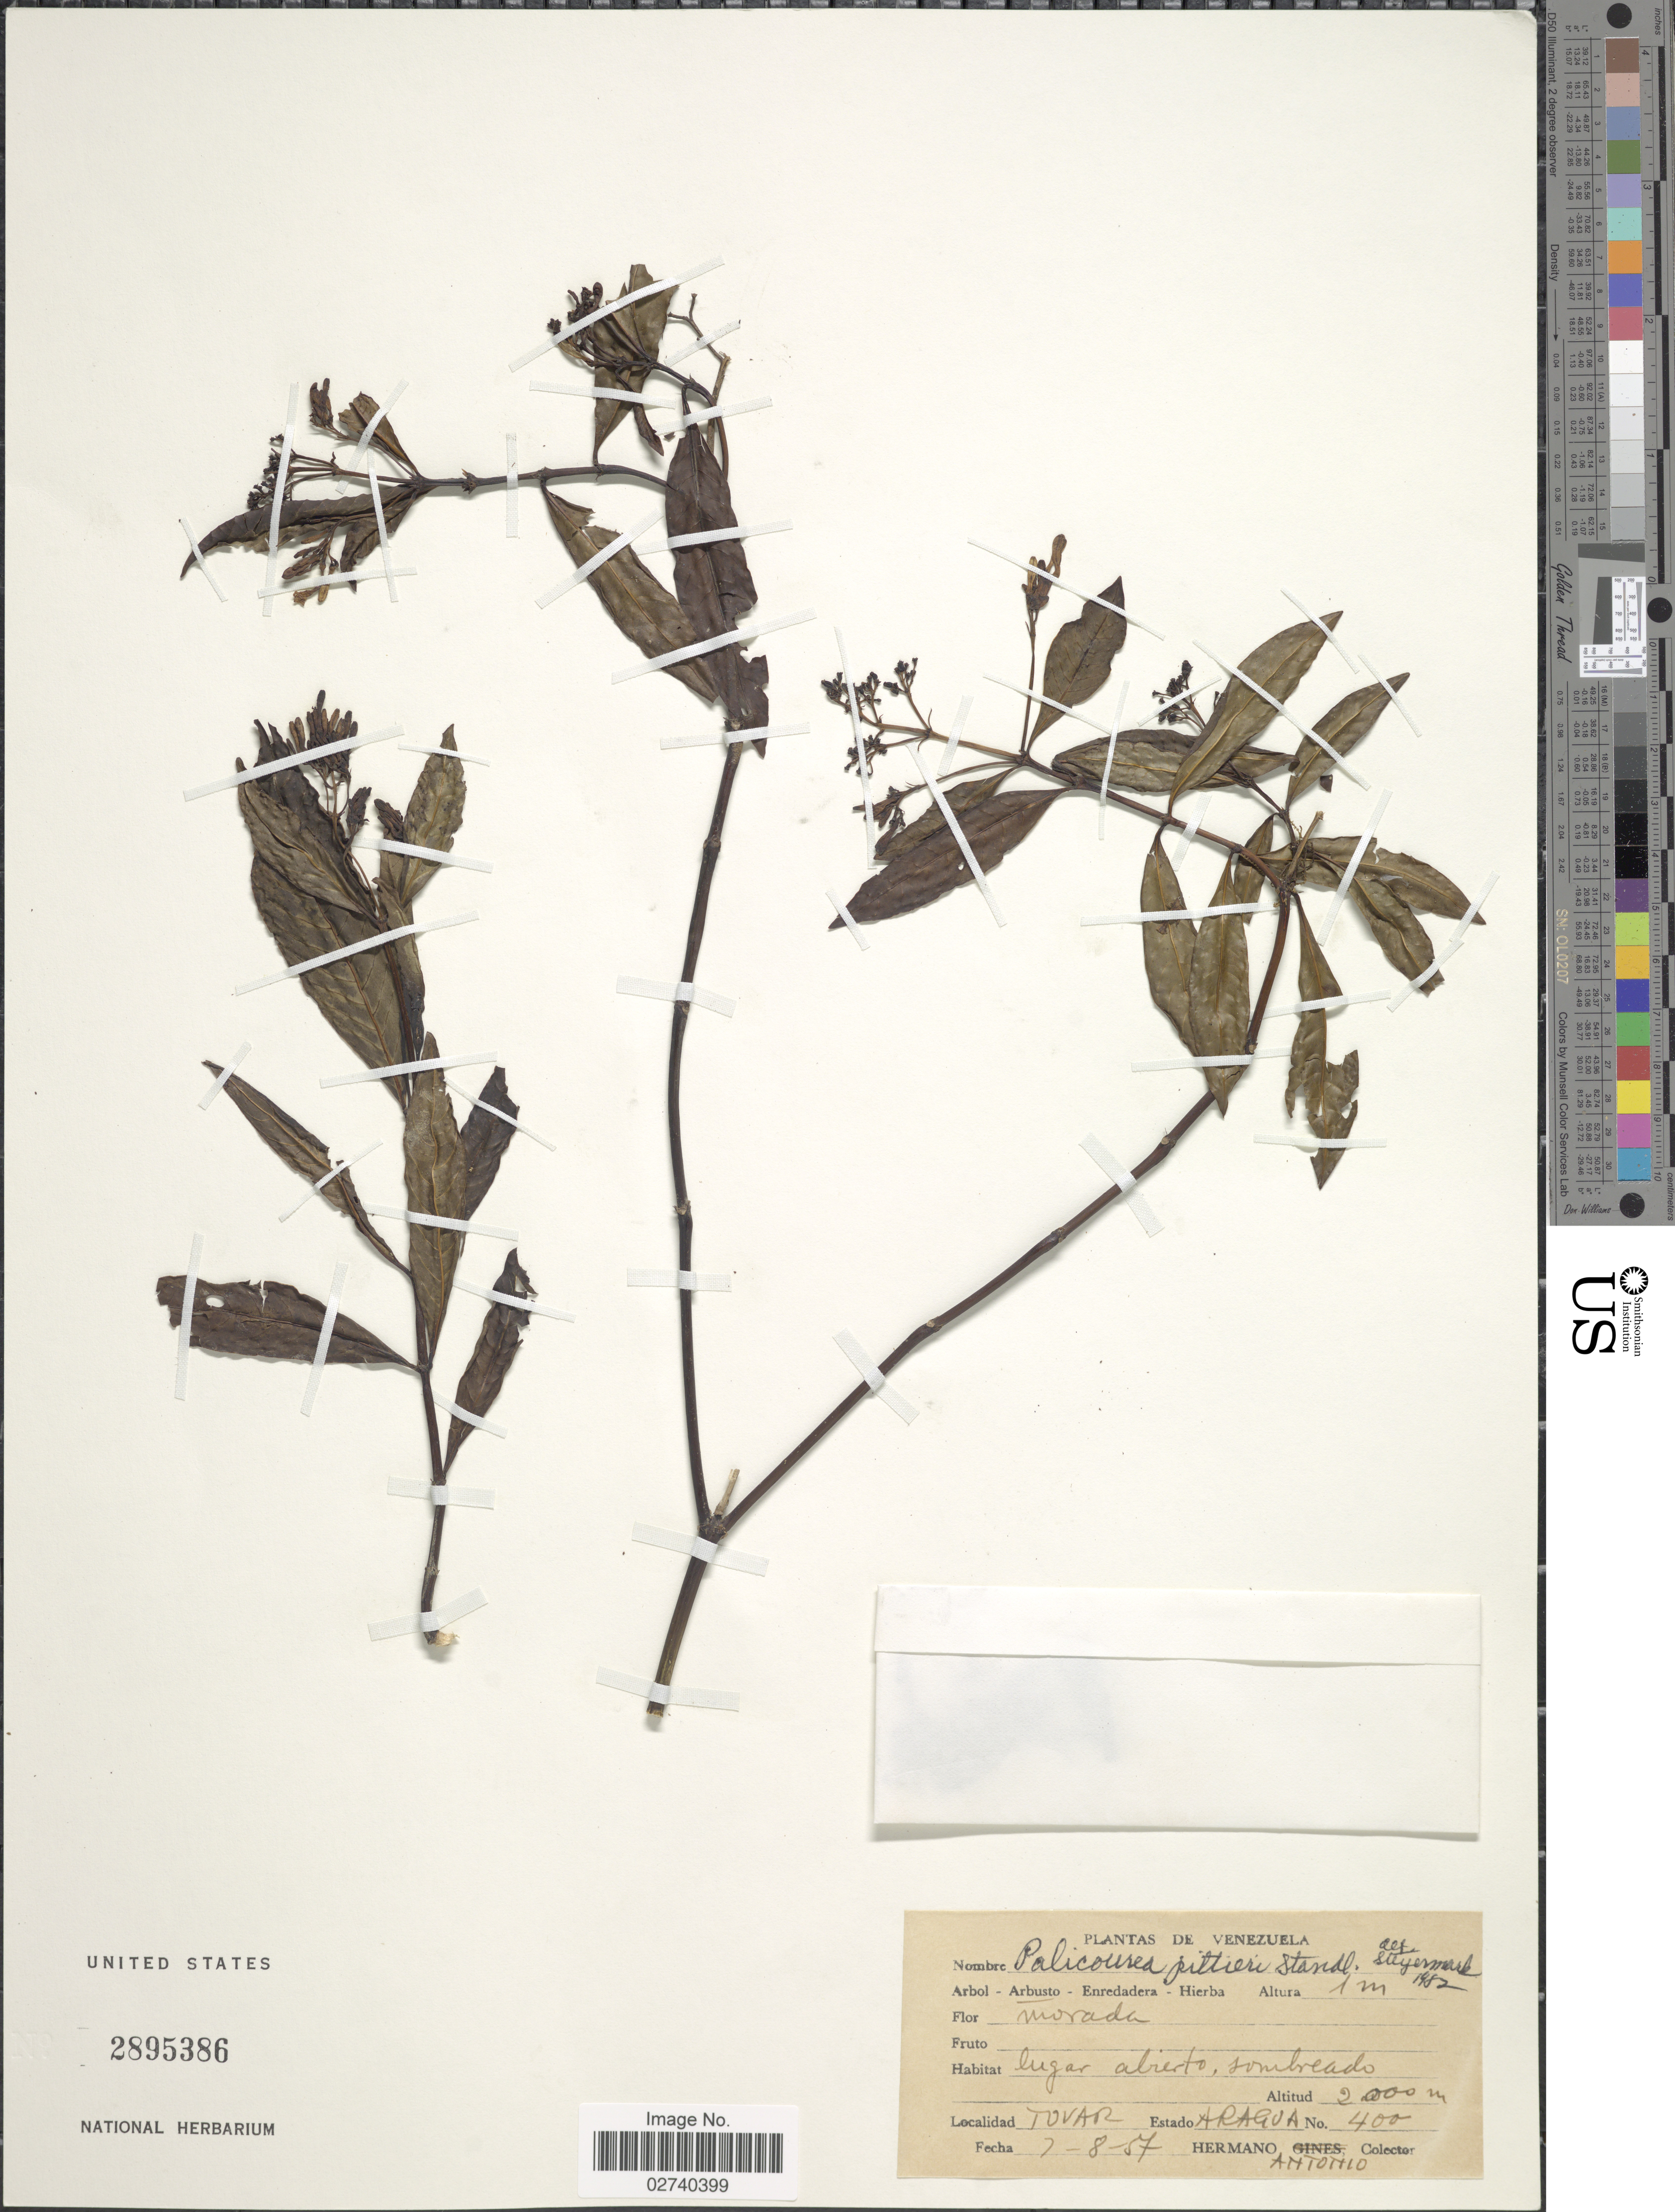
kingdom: Plantae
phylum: Tracheophyta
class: Magnoliopsida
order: Gentianales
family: Rubiaceae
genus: Palicourea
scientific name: Palicourea pittieri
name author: Standl.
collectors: H. Antonio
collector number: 400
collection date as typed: Transcribed d/m/y: 7/8/57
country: Venezuela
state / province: Aragua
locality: Tovar.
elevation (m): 2000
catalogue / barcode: US 2895386